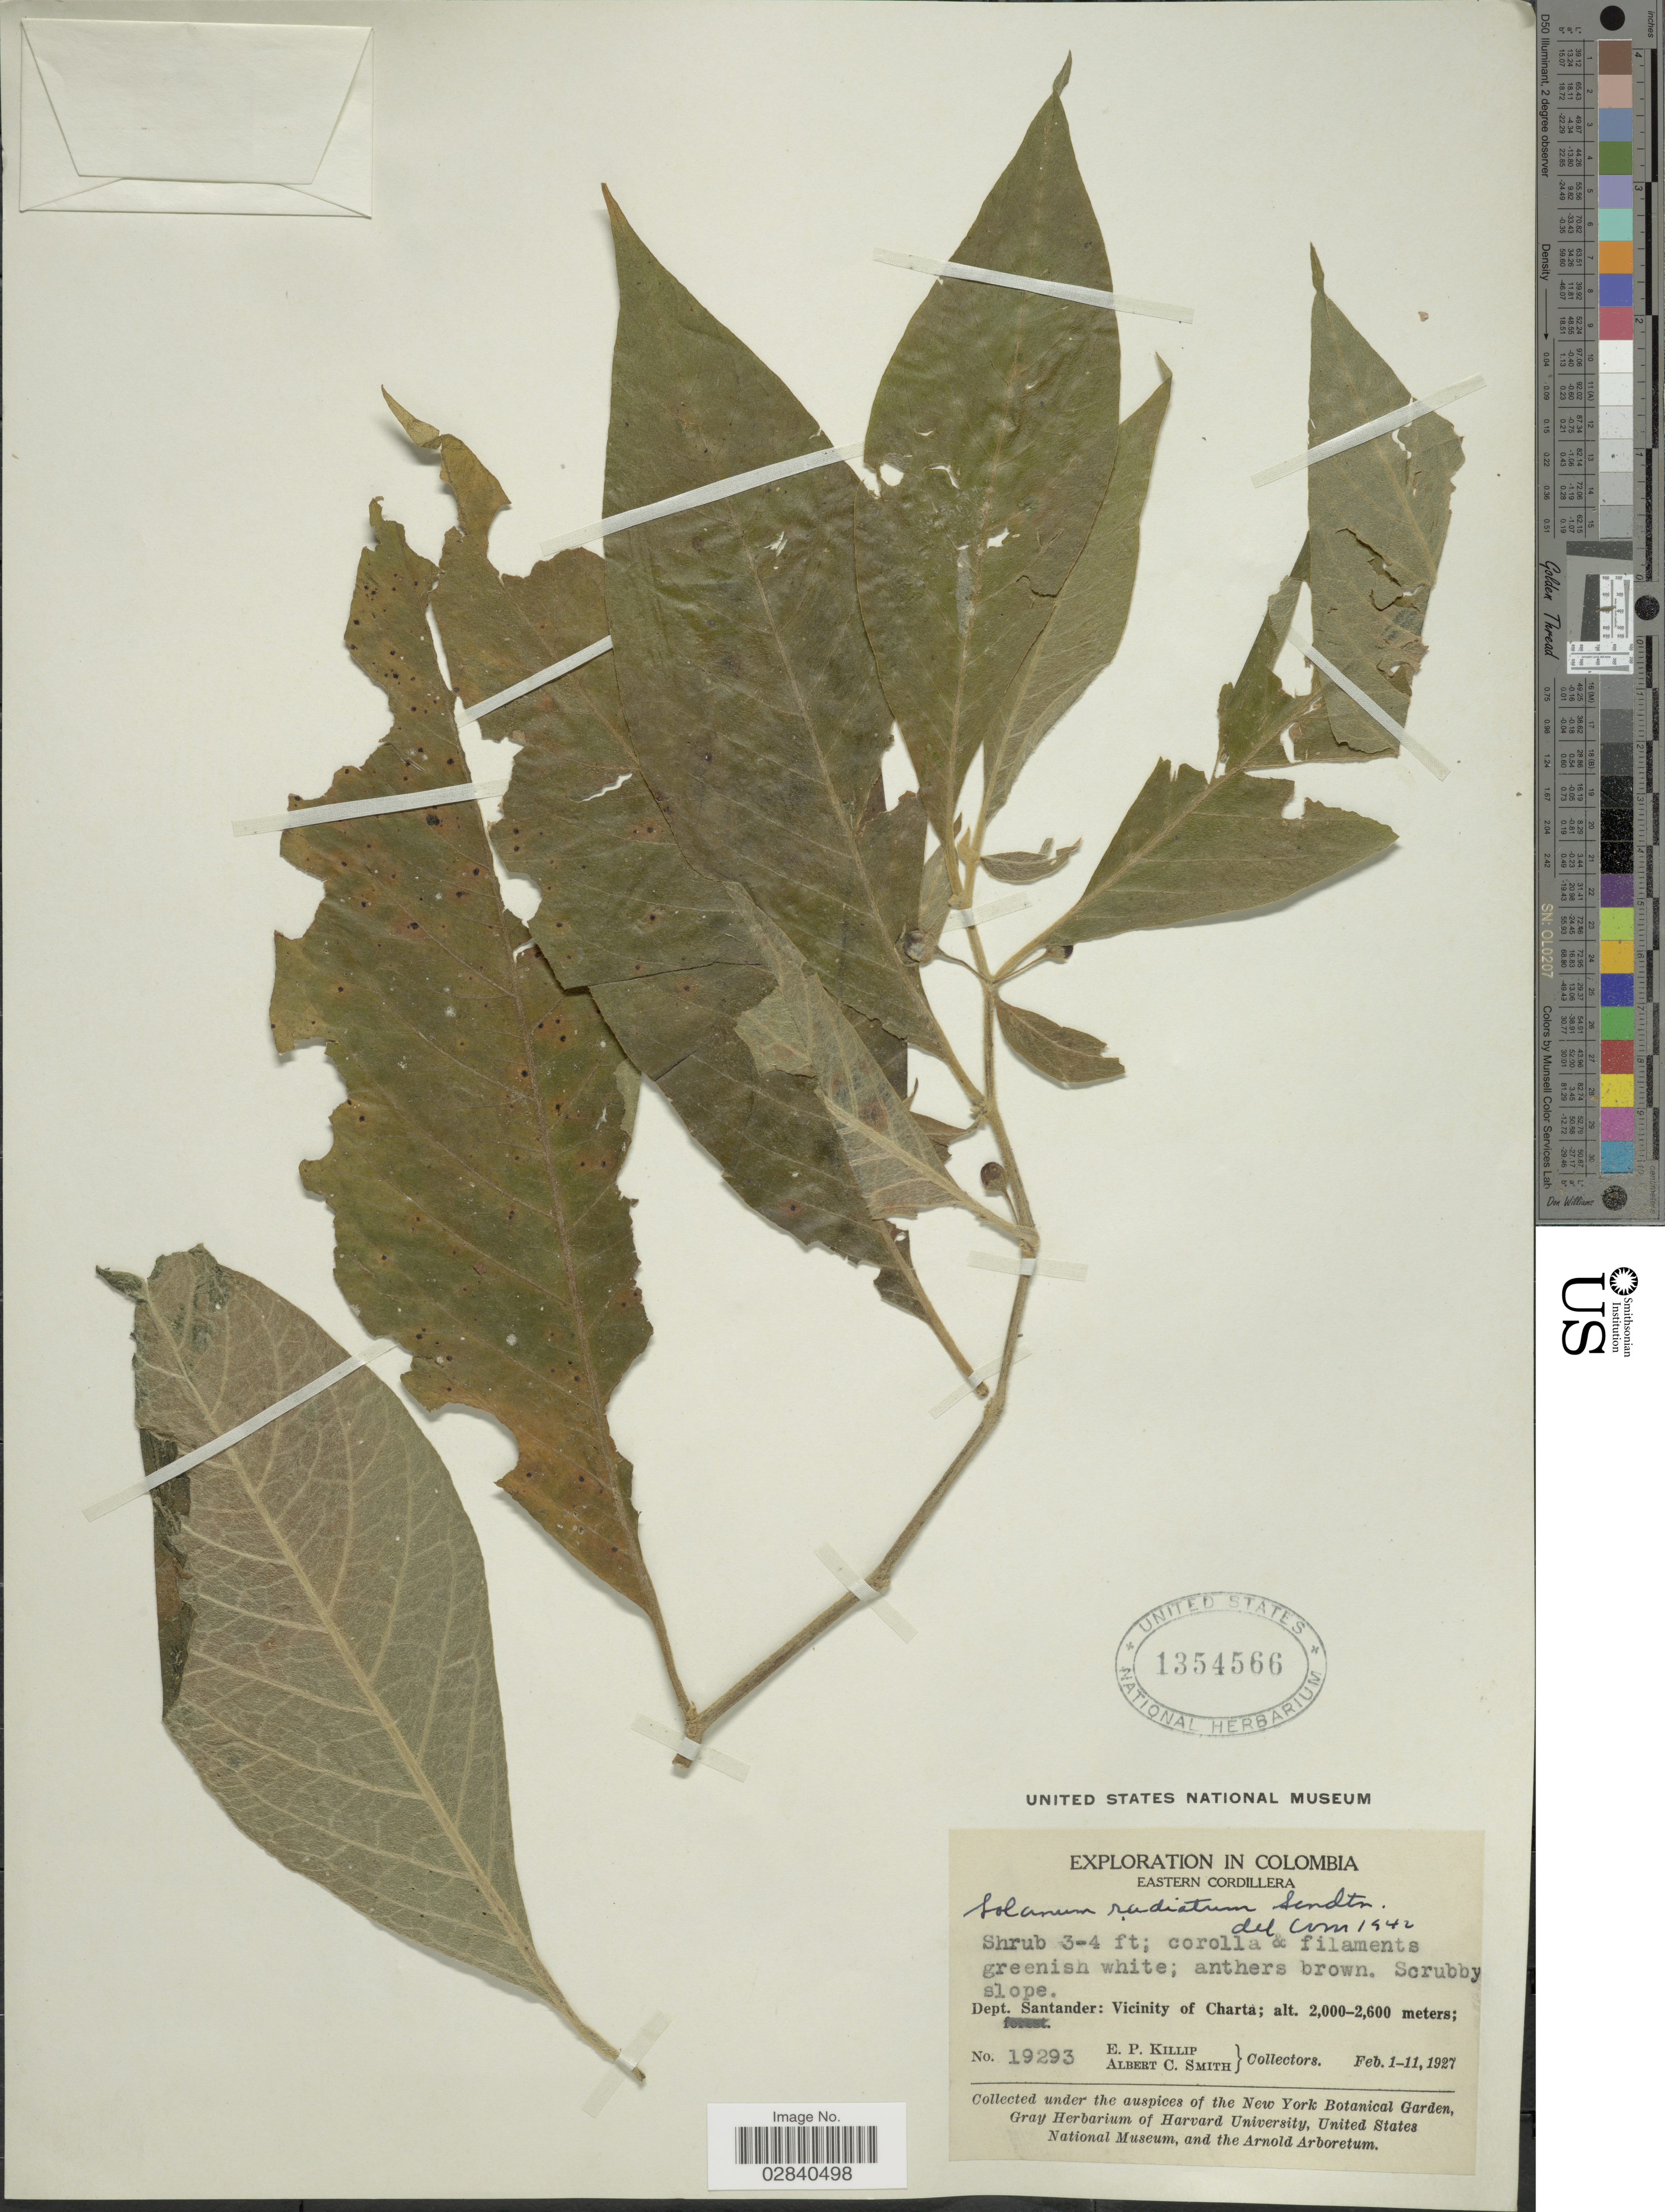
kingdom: Plantae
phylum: Tracheophyta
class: Magnoliopsida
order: Solanales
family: Solanaceae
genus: Lycianthes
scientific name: Lycianthes radiata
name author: (Sendtn.) Bitter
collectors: E. P. Killip & A. C. Smith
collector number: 19293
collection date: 1927-02-01/1927-02-11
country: Colombia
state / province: Santander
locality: Eastern Cordillera, Dept. Santander: Vicinity of Charta.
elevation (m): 2000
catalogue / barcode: US 1354566